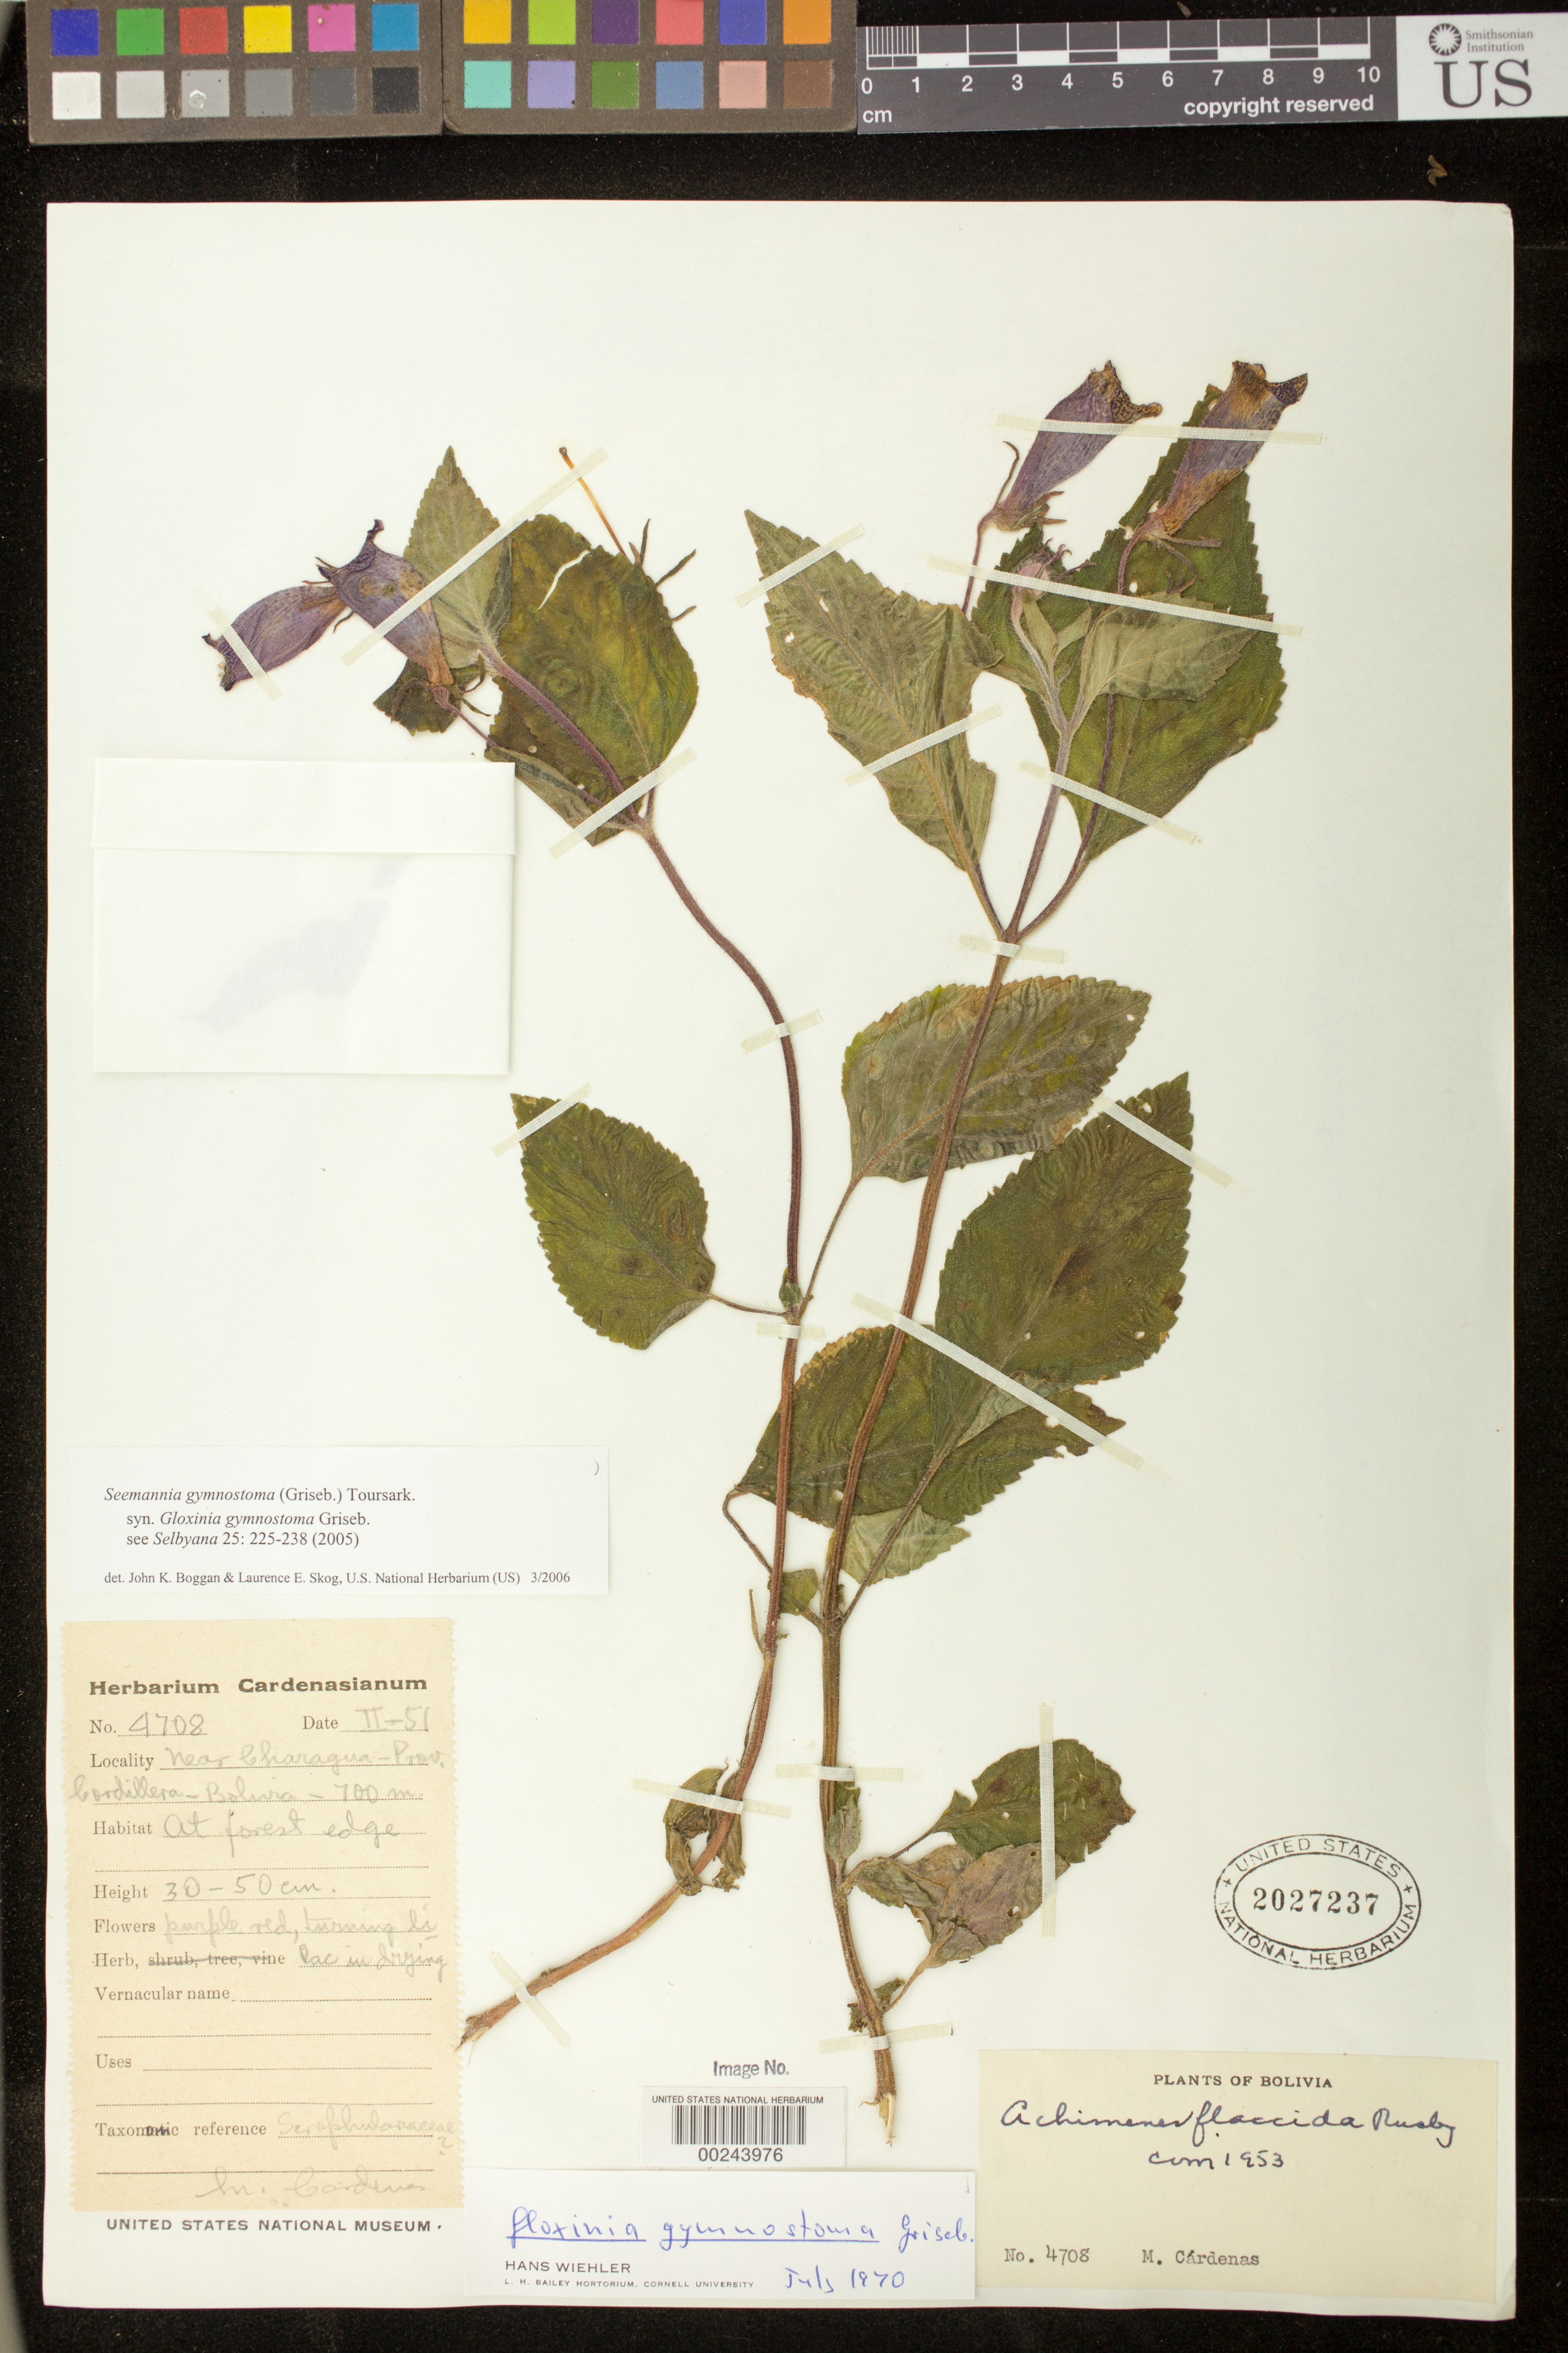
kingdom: Plantae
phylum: Tracheophyta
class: Magnoliopsida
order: Lamiales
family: Gesneriaceae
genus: Seemannia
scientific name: Seemannia gymnostoma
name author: (Griseb.) Toursark.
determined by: Boggan, J. K.; Skog, L. E.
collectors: M. Cárdenas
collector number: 4708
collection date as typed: Feb 1951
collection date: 1951-02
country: Bolivia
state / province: Santa Cruz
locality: Prov. Cordillera, near Charagua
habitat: At forest edge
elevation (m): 700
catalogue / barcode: US 2027237